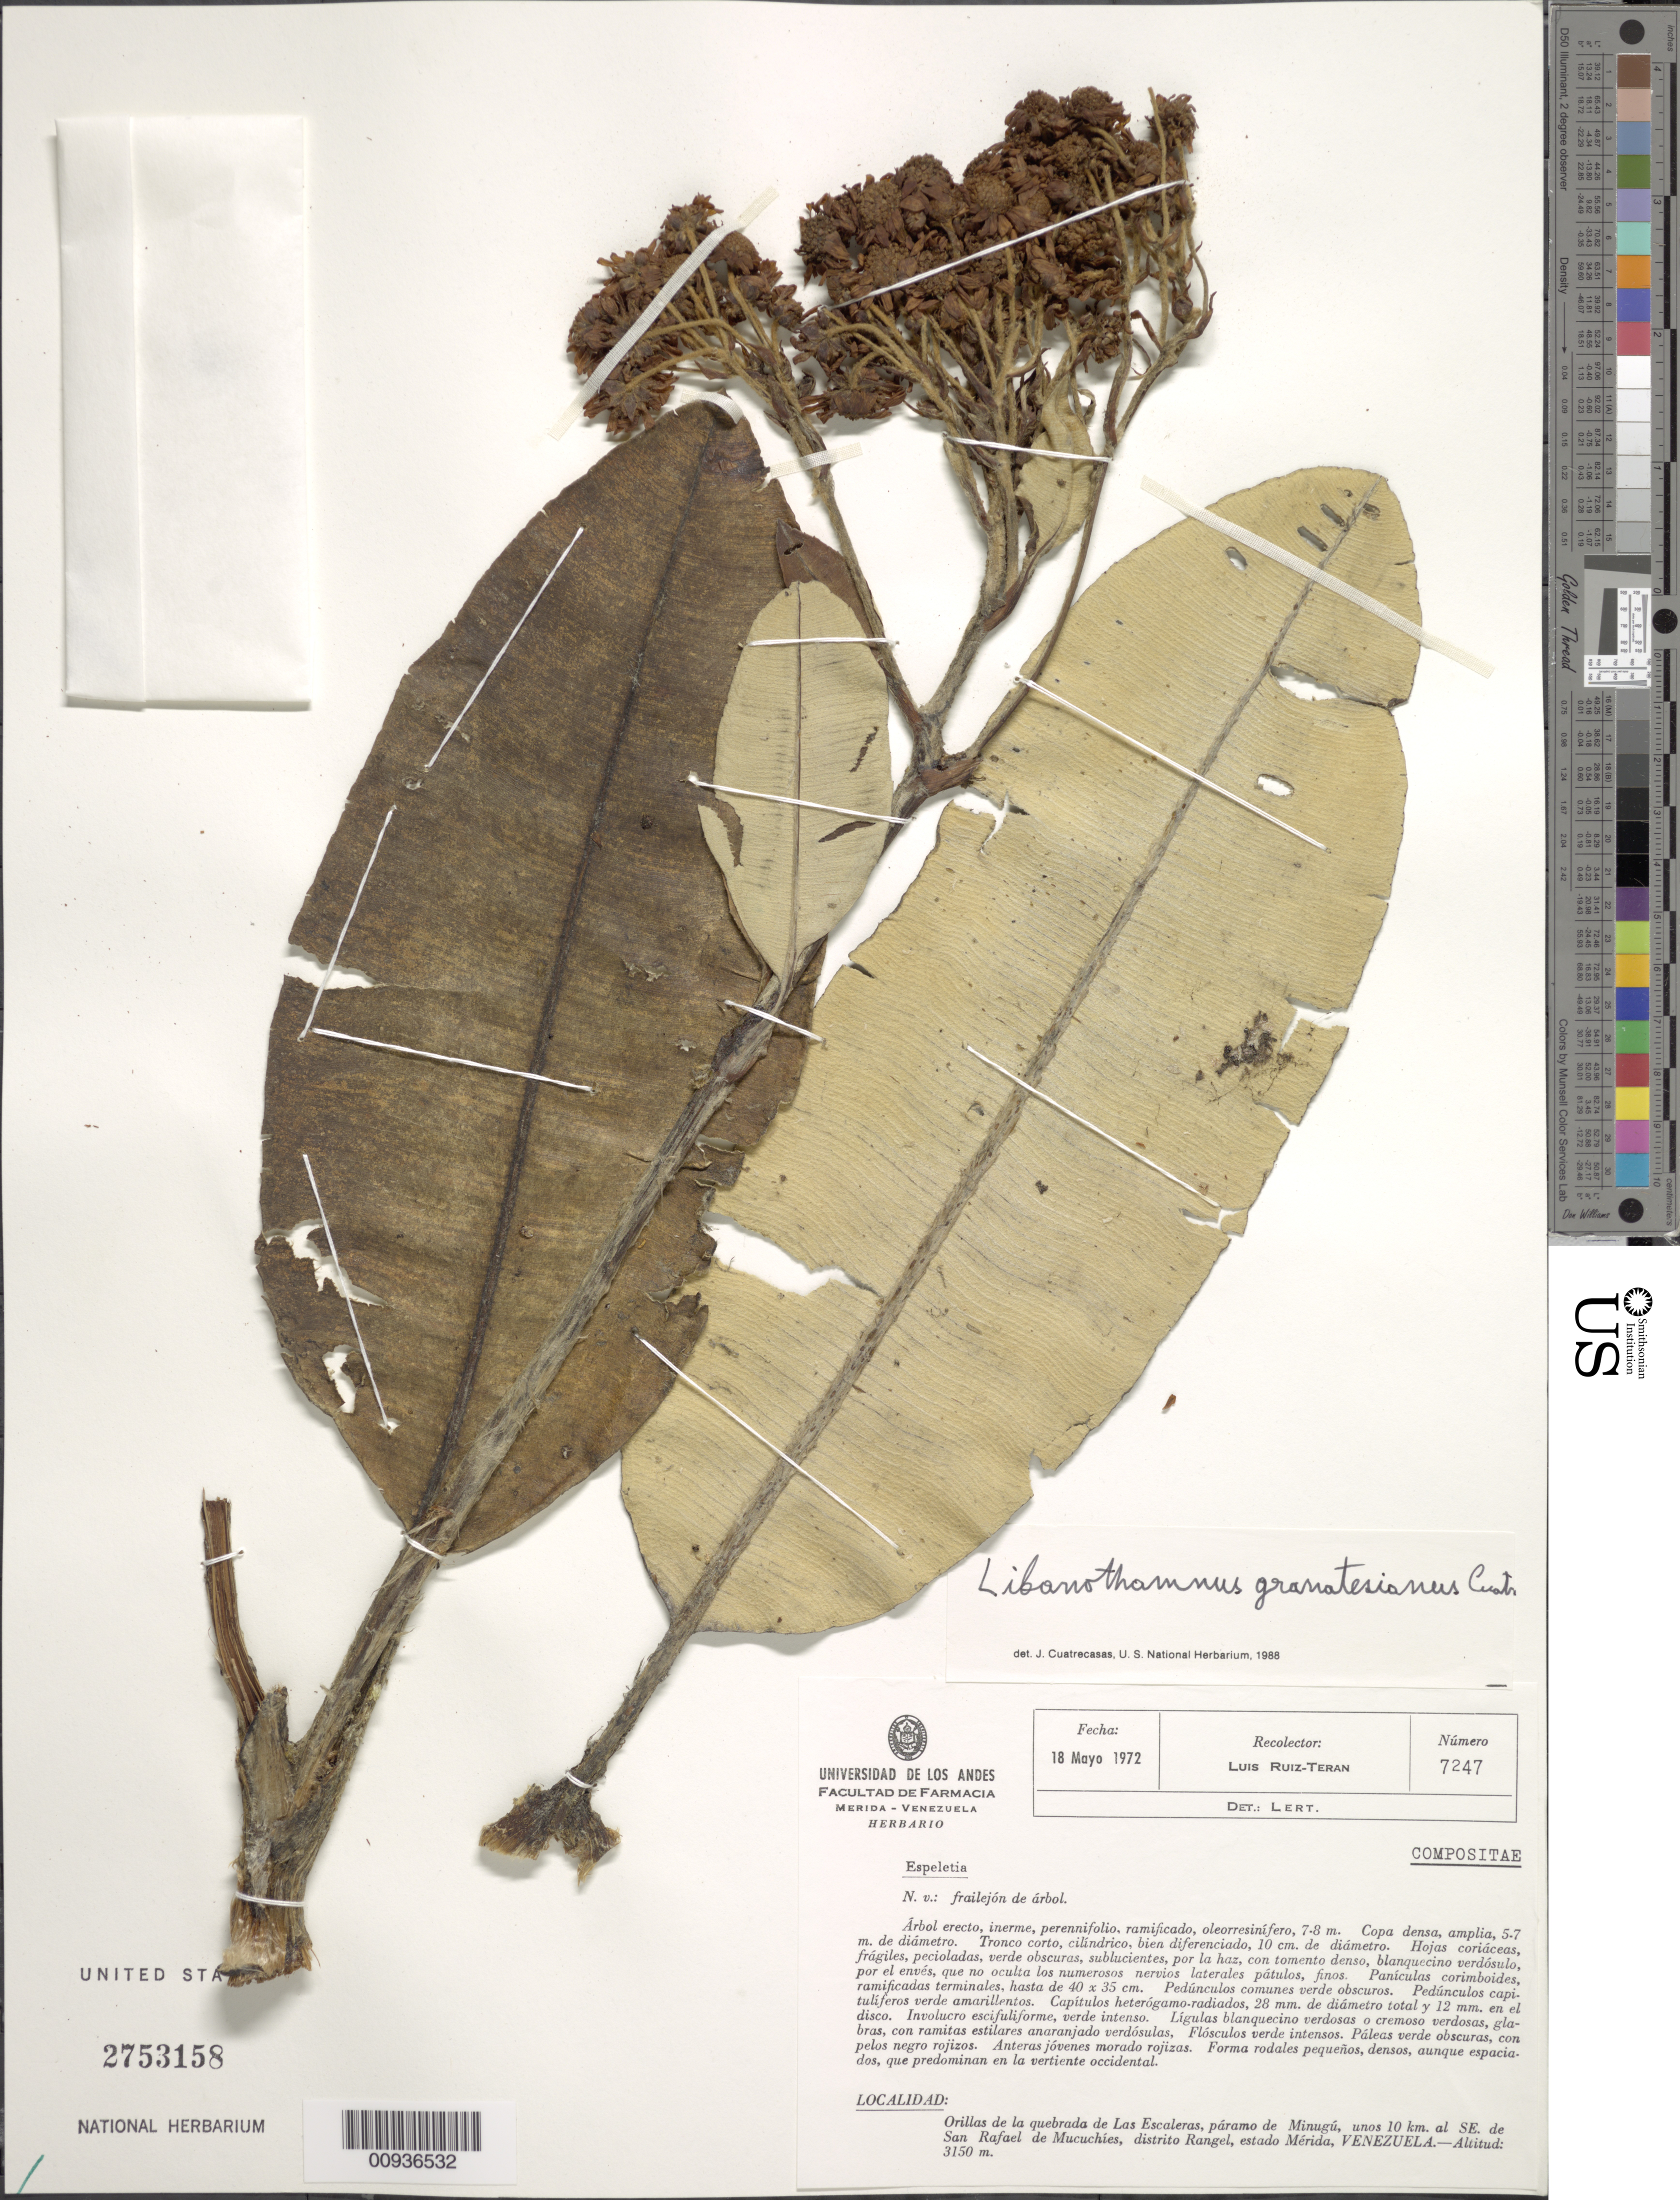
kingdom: Plantae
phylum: Tracheophyta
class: Magnoliopsida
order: Asterales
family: Asteraceae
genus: Libanothamnus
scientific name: Libanothamnus banksiifolius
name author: (Sch. Bip. & Ettingsh.) Cuatrec.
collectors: L. Teran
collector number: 7247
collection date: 1972-05-18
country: Venezuela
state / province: Mérida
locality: Orillas de la quebrada de Las Escaleras, paramo de Minugu, unos 10 km. al SE de San Rafael de Mucuchies, distrito Rangel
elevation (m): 3150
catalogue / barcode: US 2753158